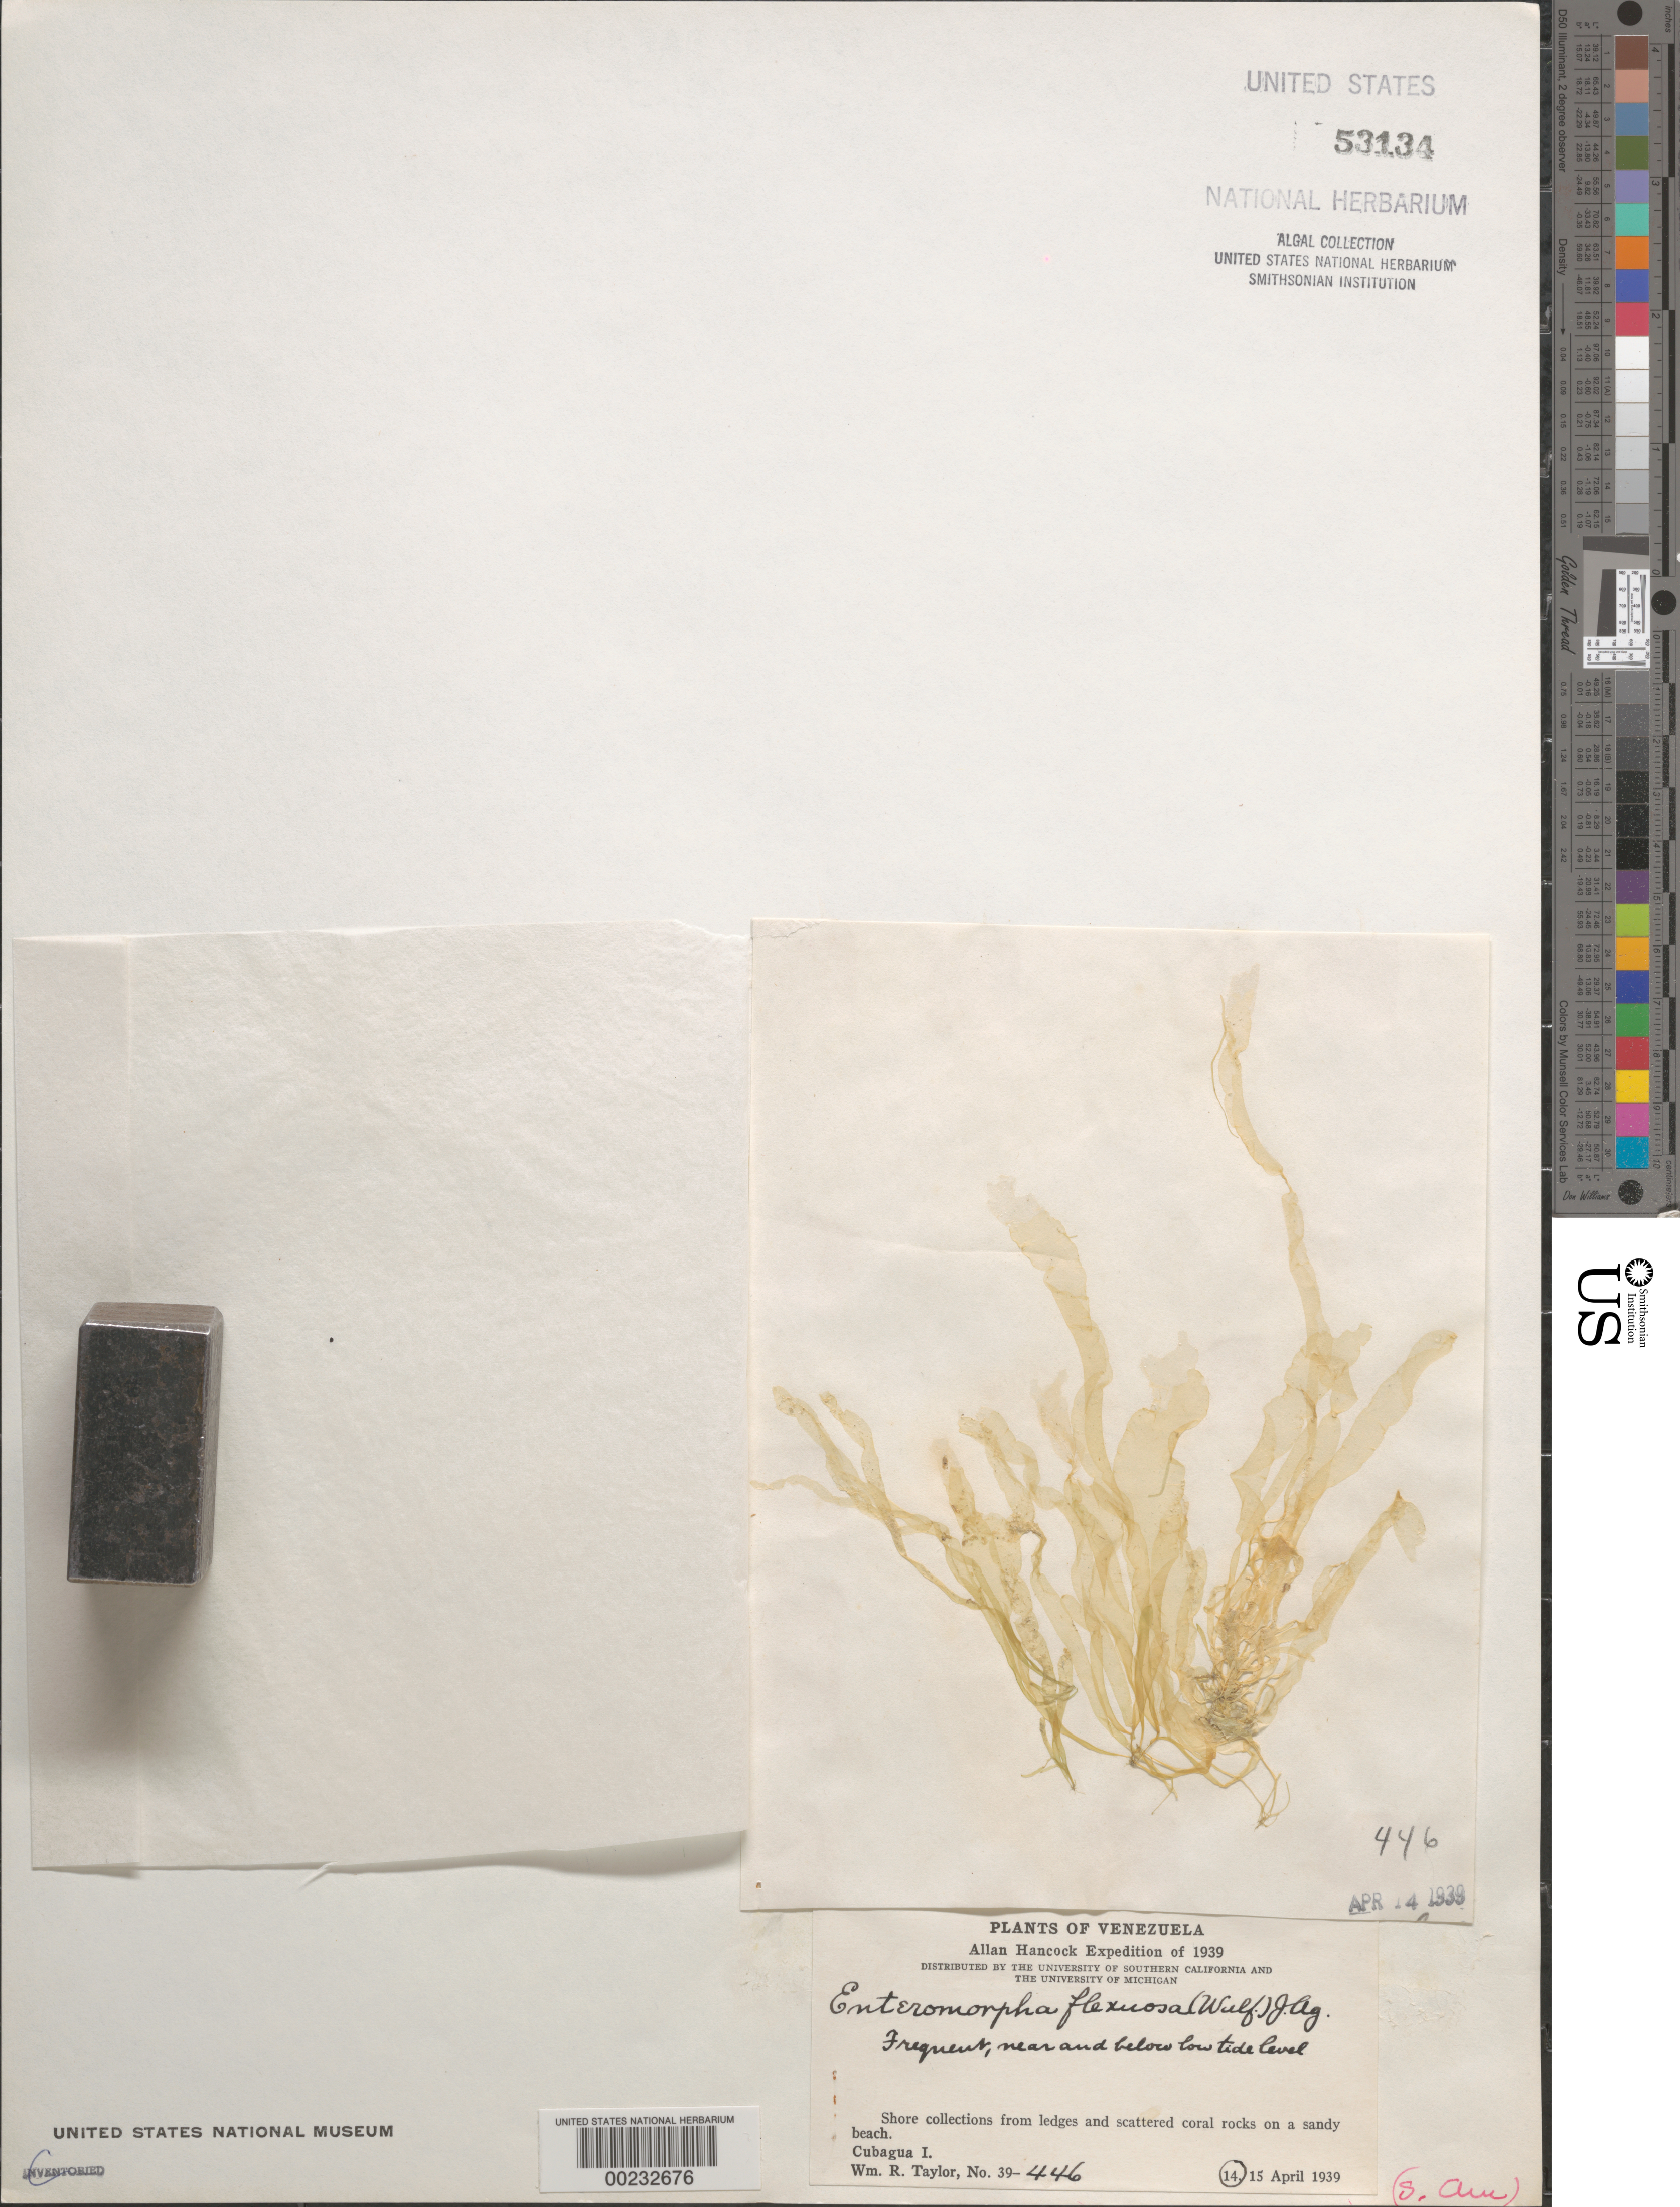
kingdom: Plantae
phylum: Chlorophyta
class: Ulvophyceae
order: Ulvales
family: Ulvaceae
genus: Ulva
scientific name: Ulva flexuosa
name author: Wulfen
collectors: W. R. Taylor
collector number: WRT 39-446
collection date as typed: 14 Apr 1939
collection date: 1939-04-14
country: Venezuela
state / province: Nueva Esparta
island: Cubagua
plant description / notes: Allan Hancock Expedition of 1939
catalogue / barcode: US 53134